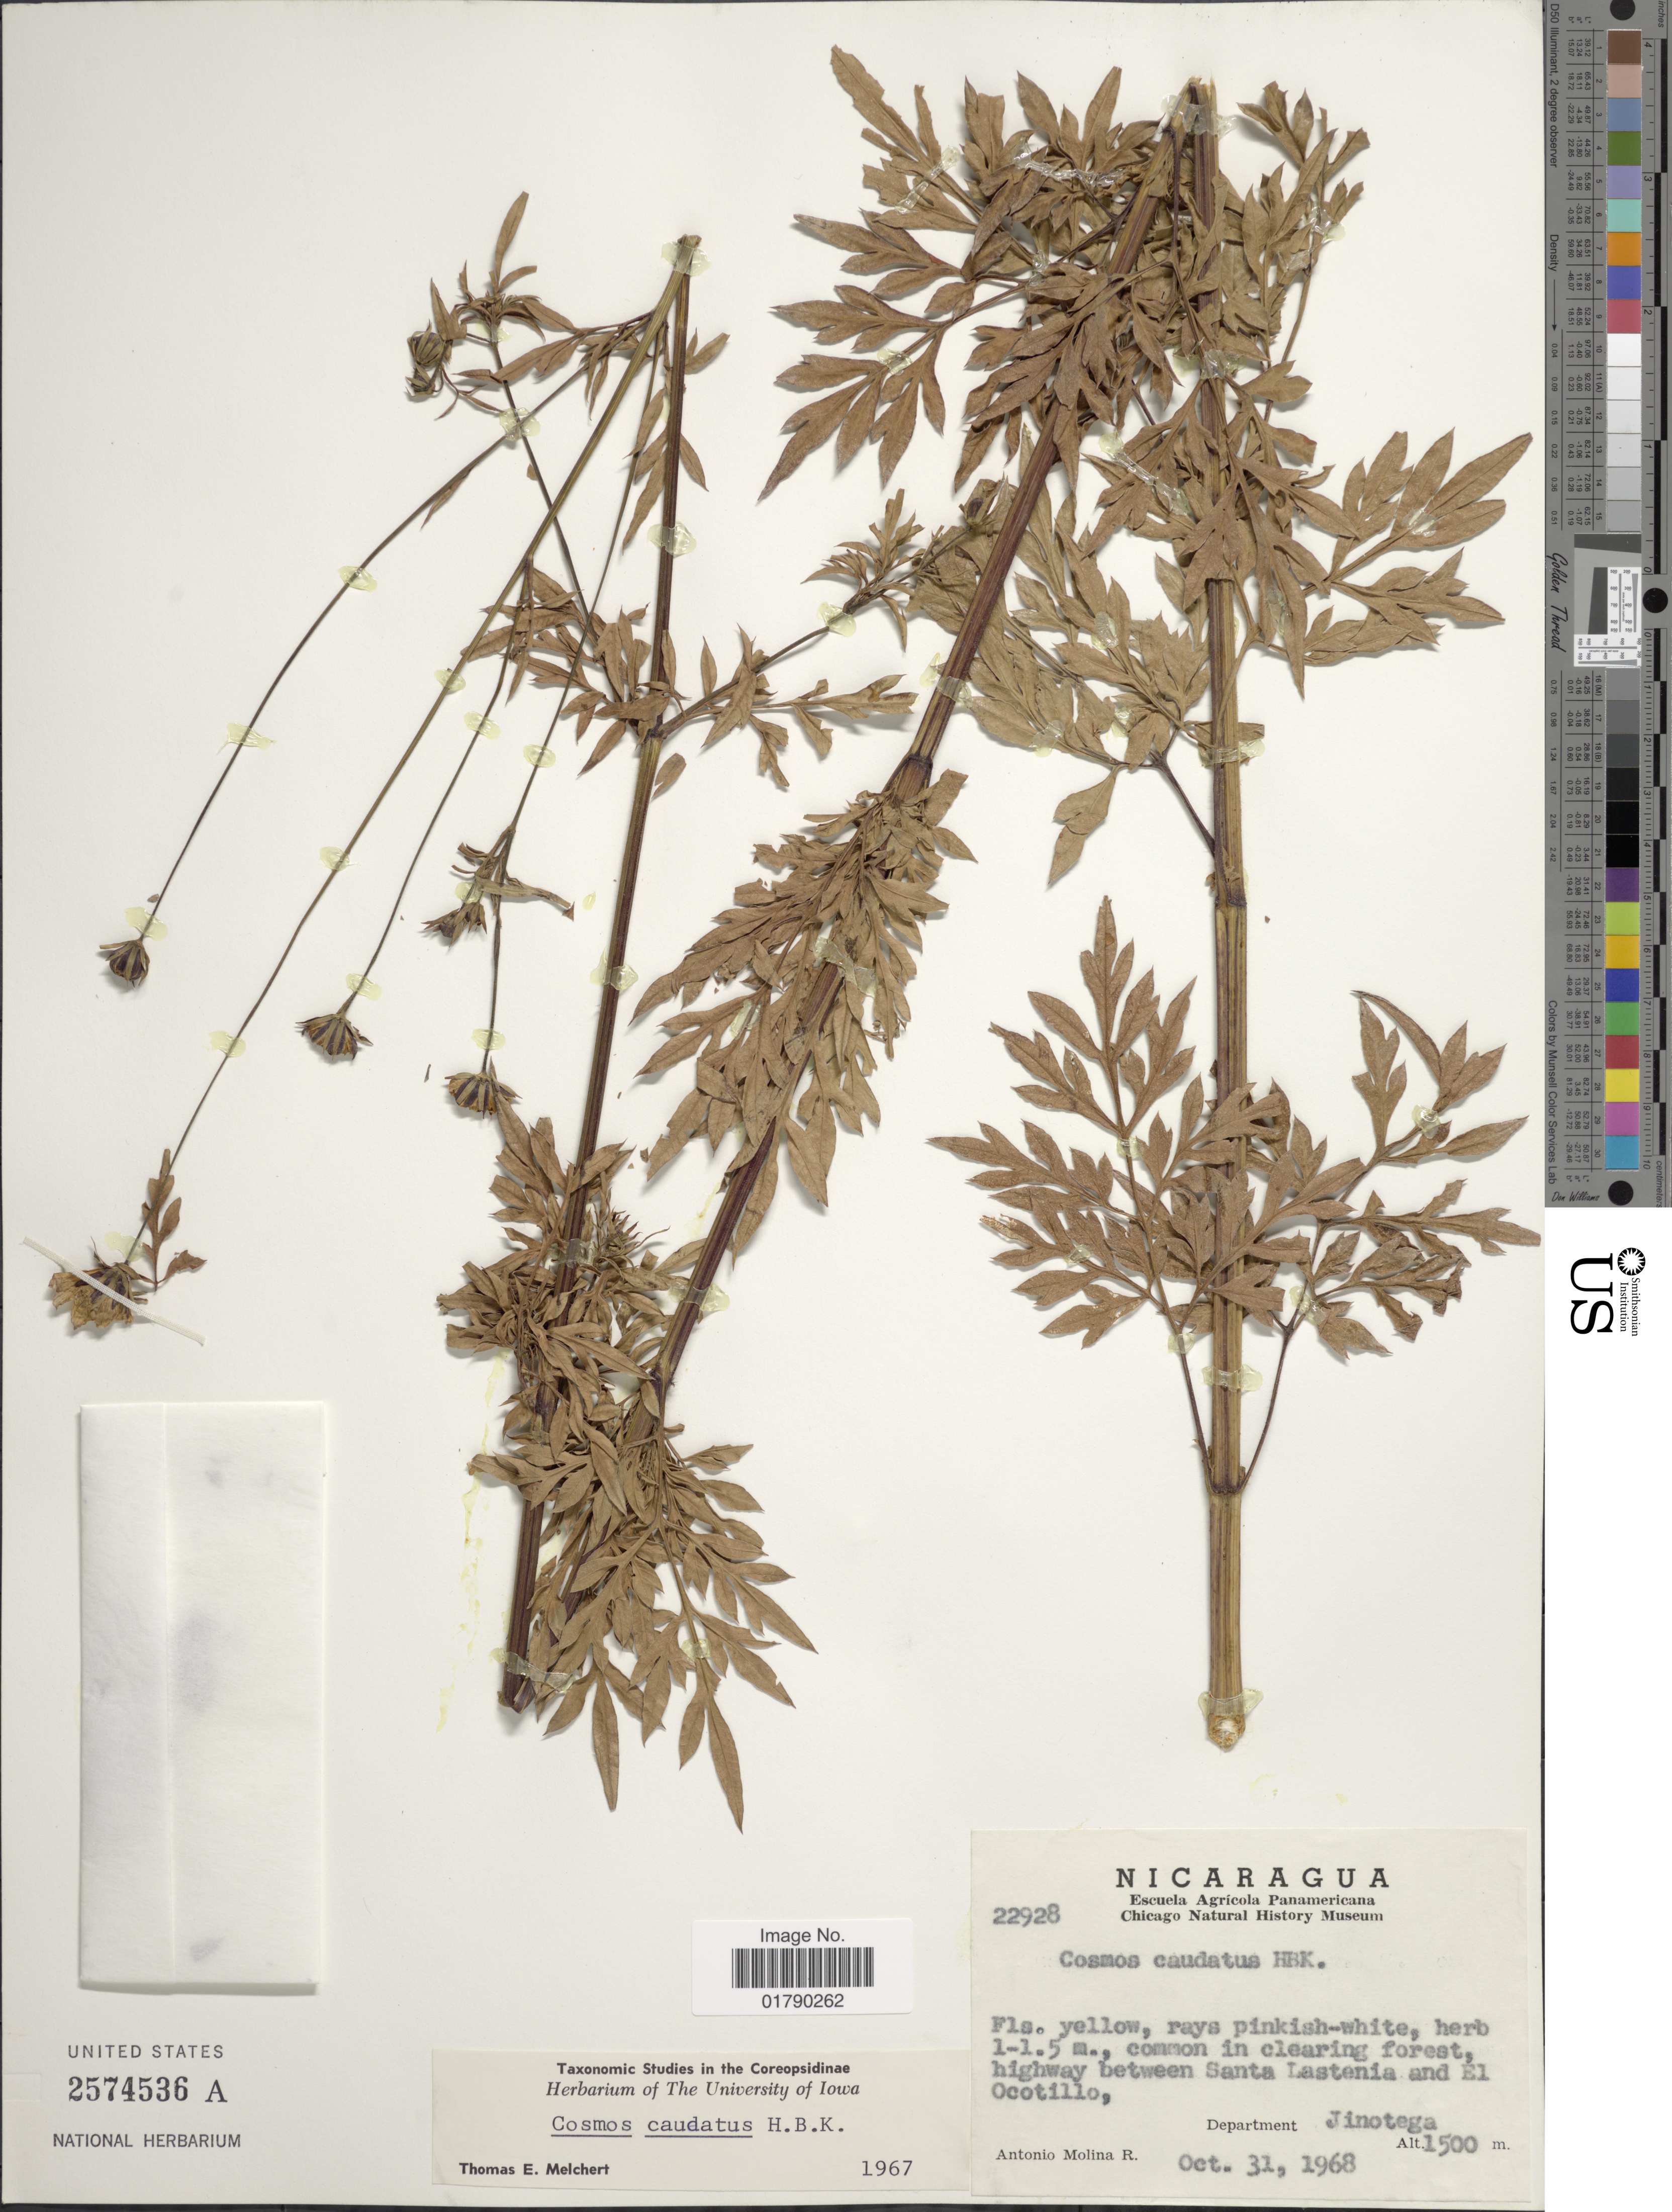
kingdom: Plantae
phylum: Tracheophyta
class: Magnoliopsida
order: Asterales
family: Asteraceae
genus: Cosmos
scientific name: Cosmos caudatus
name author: Kunth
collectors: A. Molina R.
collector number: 22928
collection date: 1968-10-31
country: Nicaragua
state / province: Jinotega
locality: Highway between Santa Lastenia and El Ocotillo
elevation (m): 1500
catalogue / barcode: US 2574536A